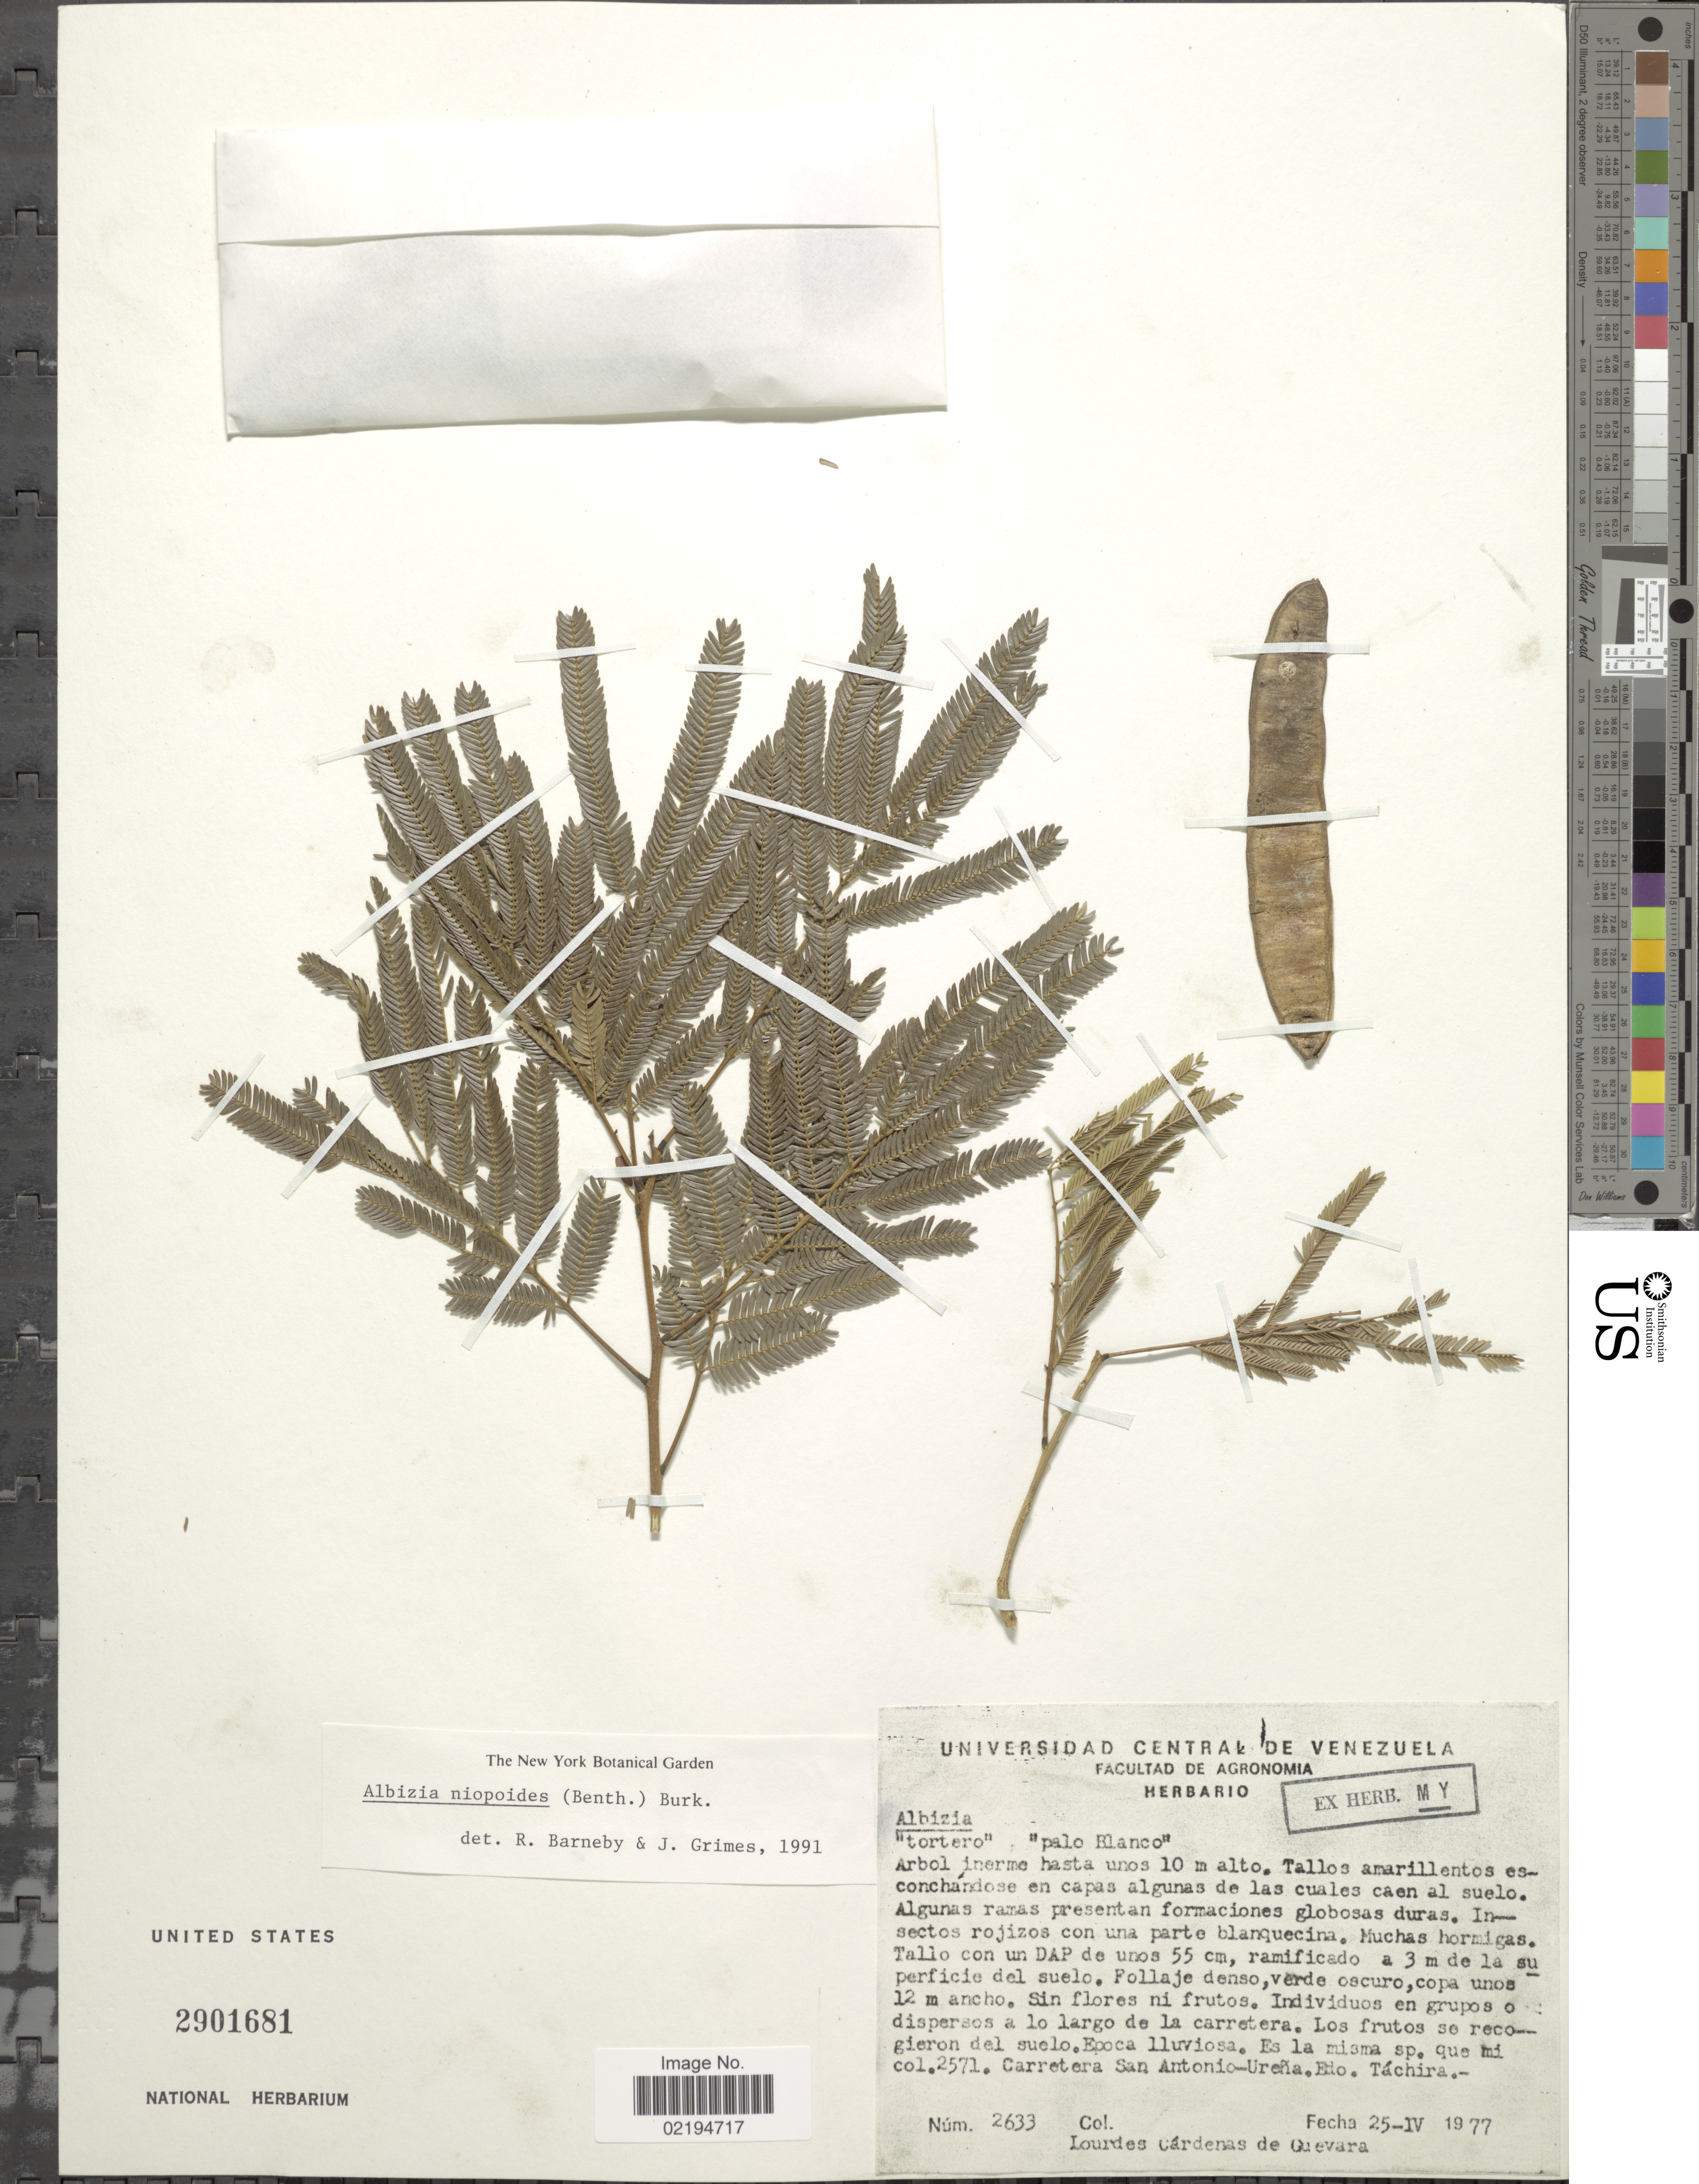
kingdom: Plantae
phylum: Tracheophyta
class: Magnoliopsida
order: Fabales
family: Fabaceae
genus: Pseudalbizzia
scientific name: Pseudalbizzia niopoides var. niopoides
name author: (Spruce ex Benth.) Koenen & Duno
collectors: L. De Guevara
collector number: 2633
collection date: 1977-04-25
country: Venezuela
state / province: Tachira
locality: Carretera San Antonio-Urena.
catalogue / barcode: US 2901681